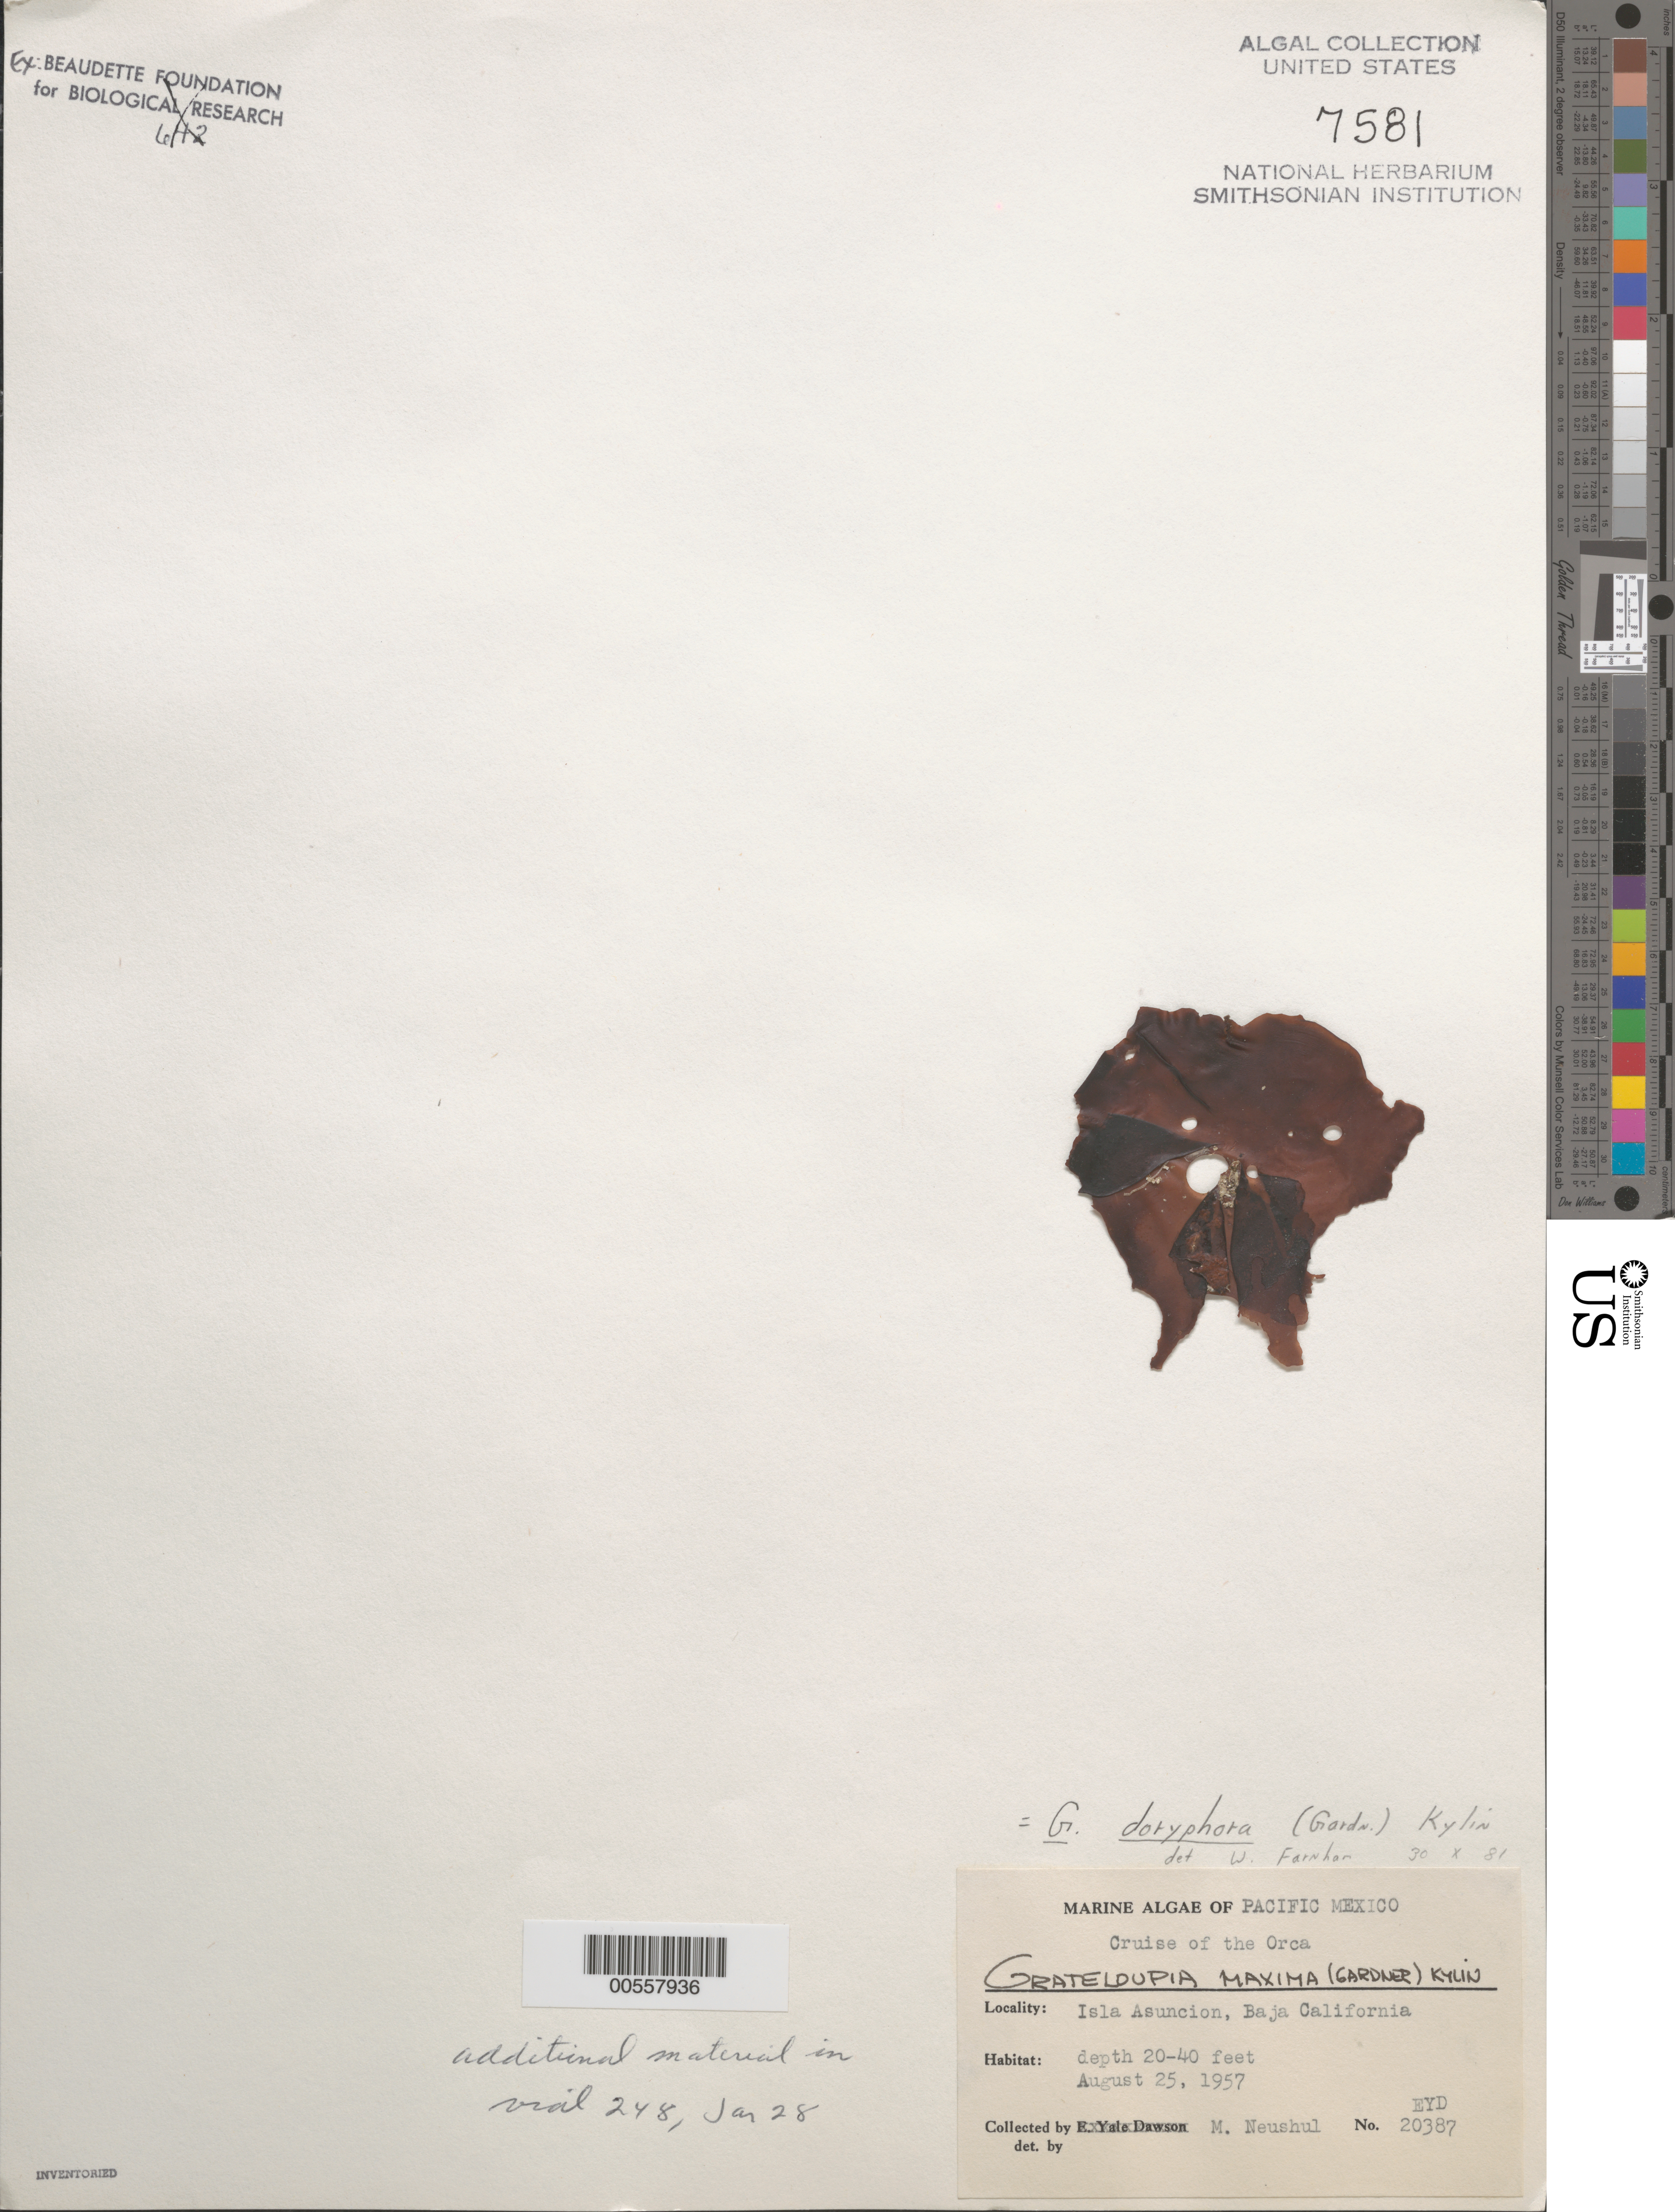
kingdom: Plantae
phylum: Rhodophyta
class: Florideophyceae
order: Halymeniales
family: Halymeniaceae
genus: Grateloupia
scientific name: Grateloupia doryphora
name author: (Mont.) Howe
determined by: Farnham, W. F.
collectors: M. Neushul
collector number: EYD 20387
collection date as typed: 25 Aug 1957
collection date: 1957-08-25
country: Mexico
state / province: Baja California Sur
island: Isla Asuncion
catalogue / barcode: US 7581